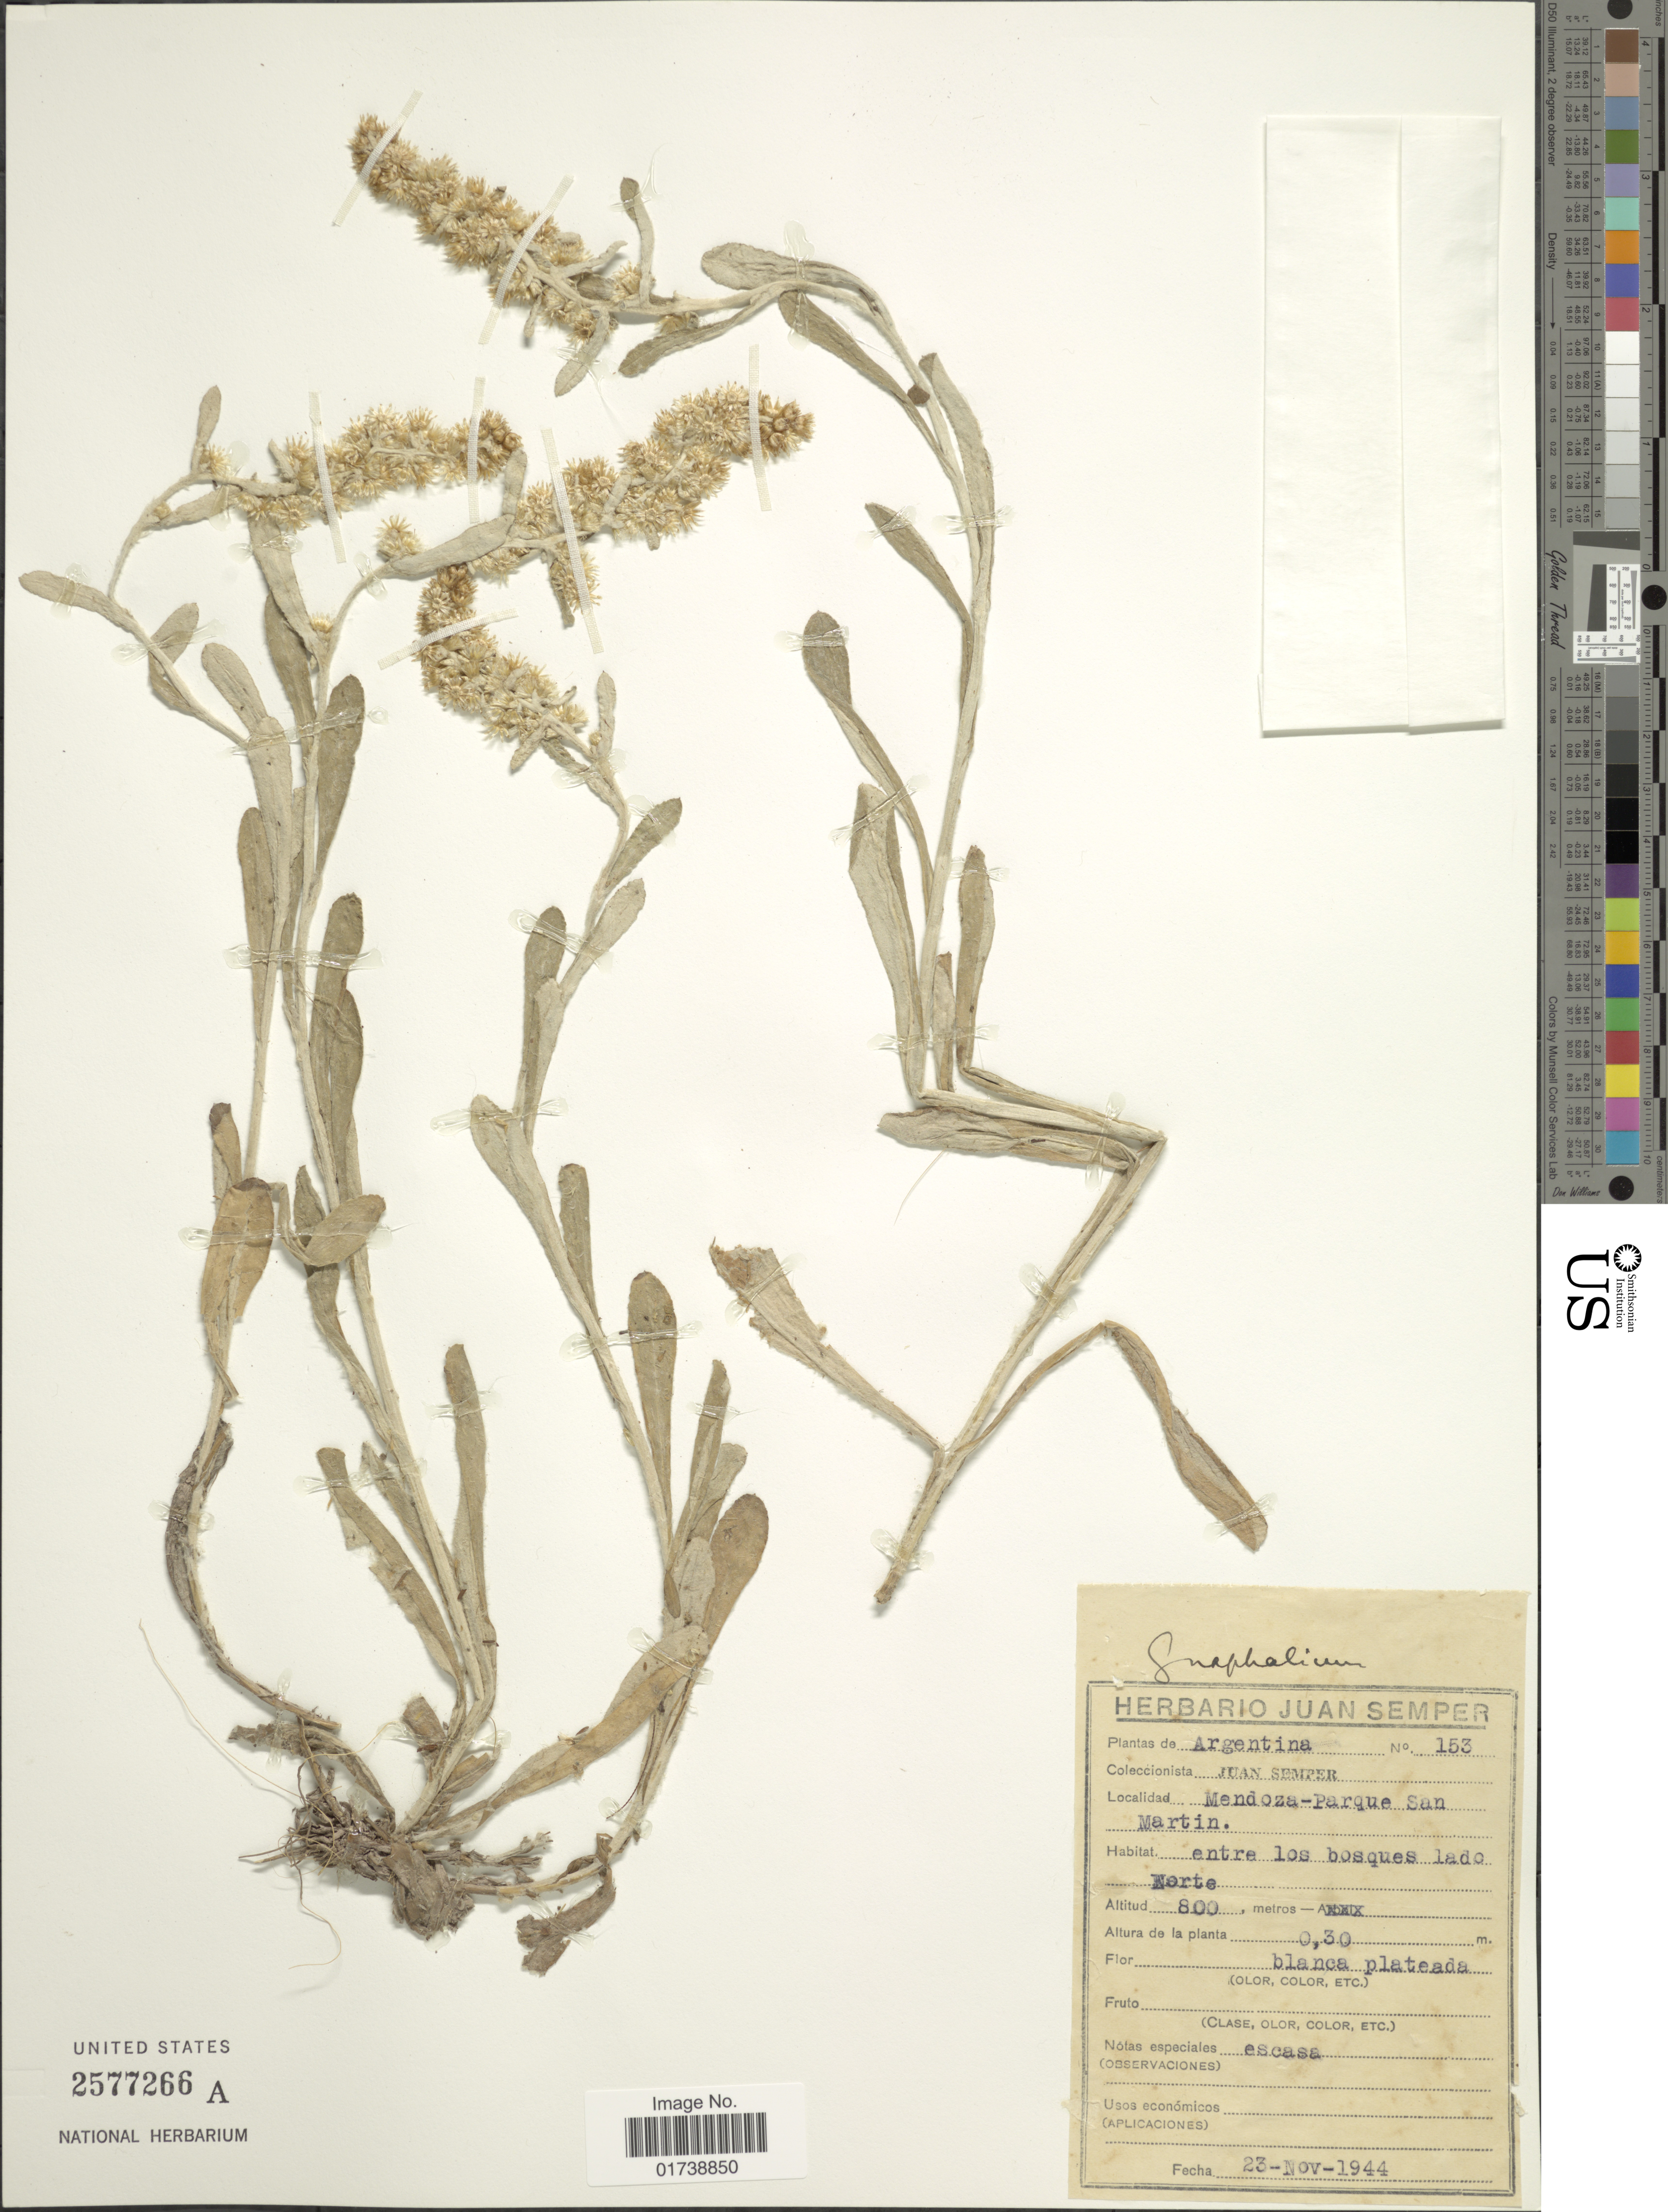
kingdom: Plantae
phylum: Tracheophyta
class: Magnoliopsida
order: Asterales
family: Asteraceae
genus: Gamochaeta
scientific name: Gamochaeta sp.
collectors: J. Semper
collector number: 153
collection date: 1944-11-23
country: Argentina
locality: Mendoza-Parque San Martin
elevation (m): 800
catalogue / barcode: US 2577266A